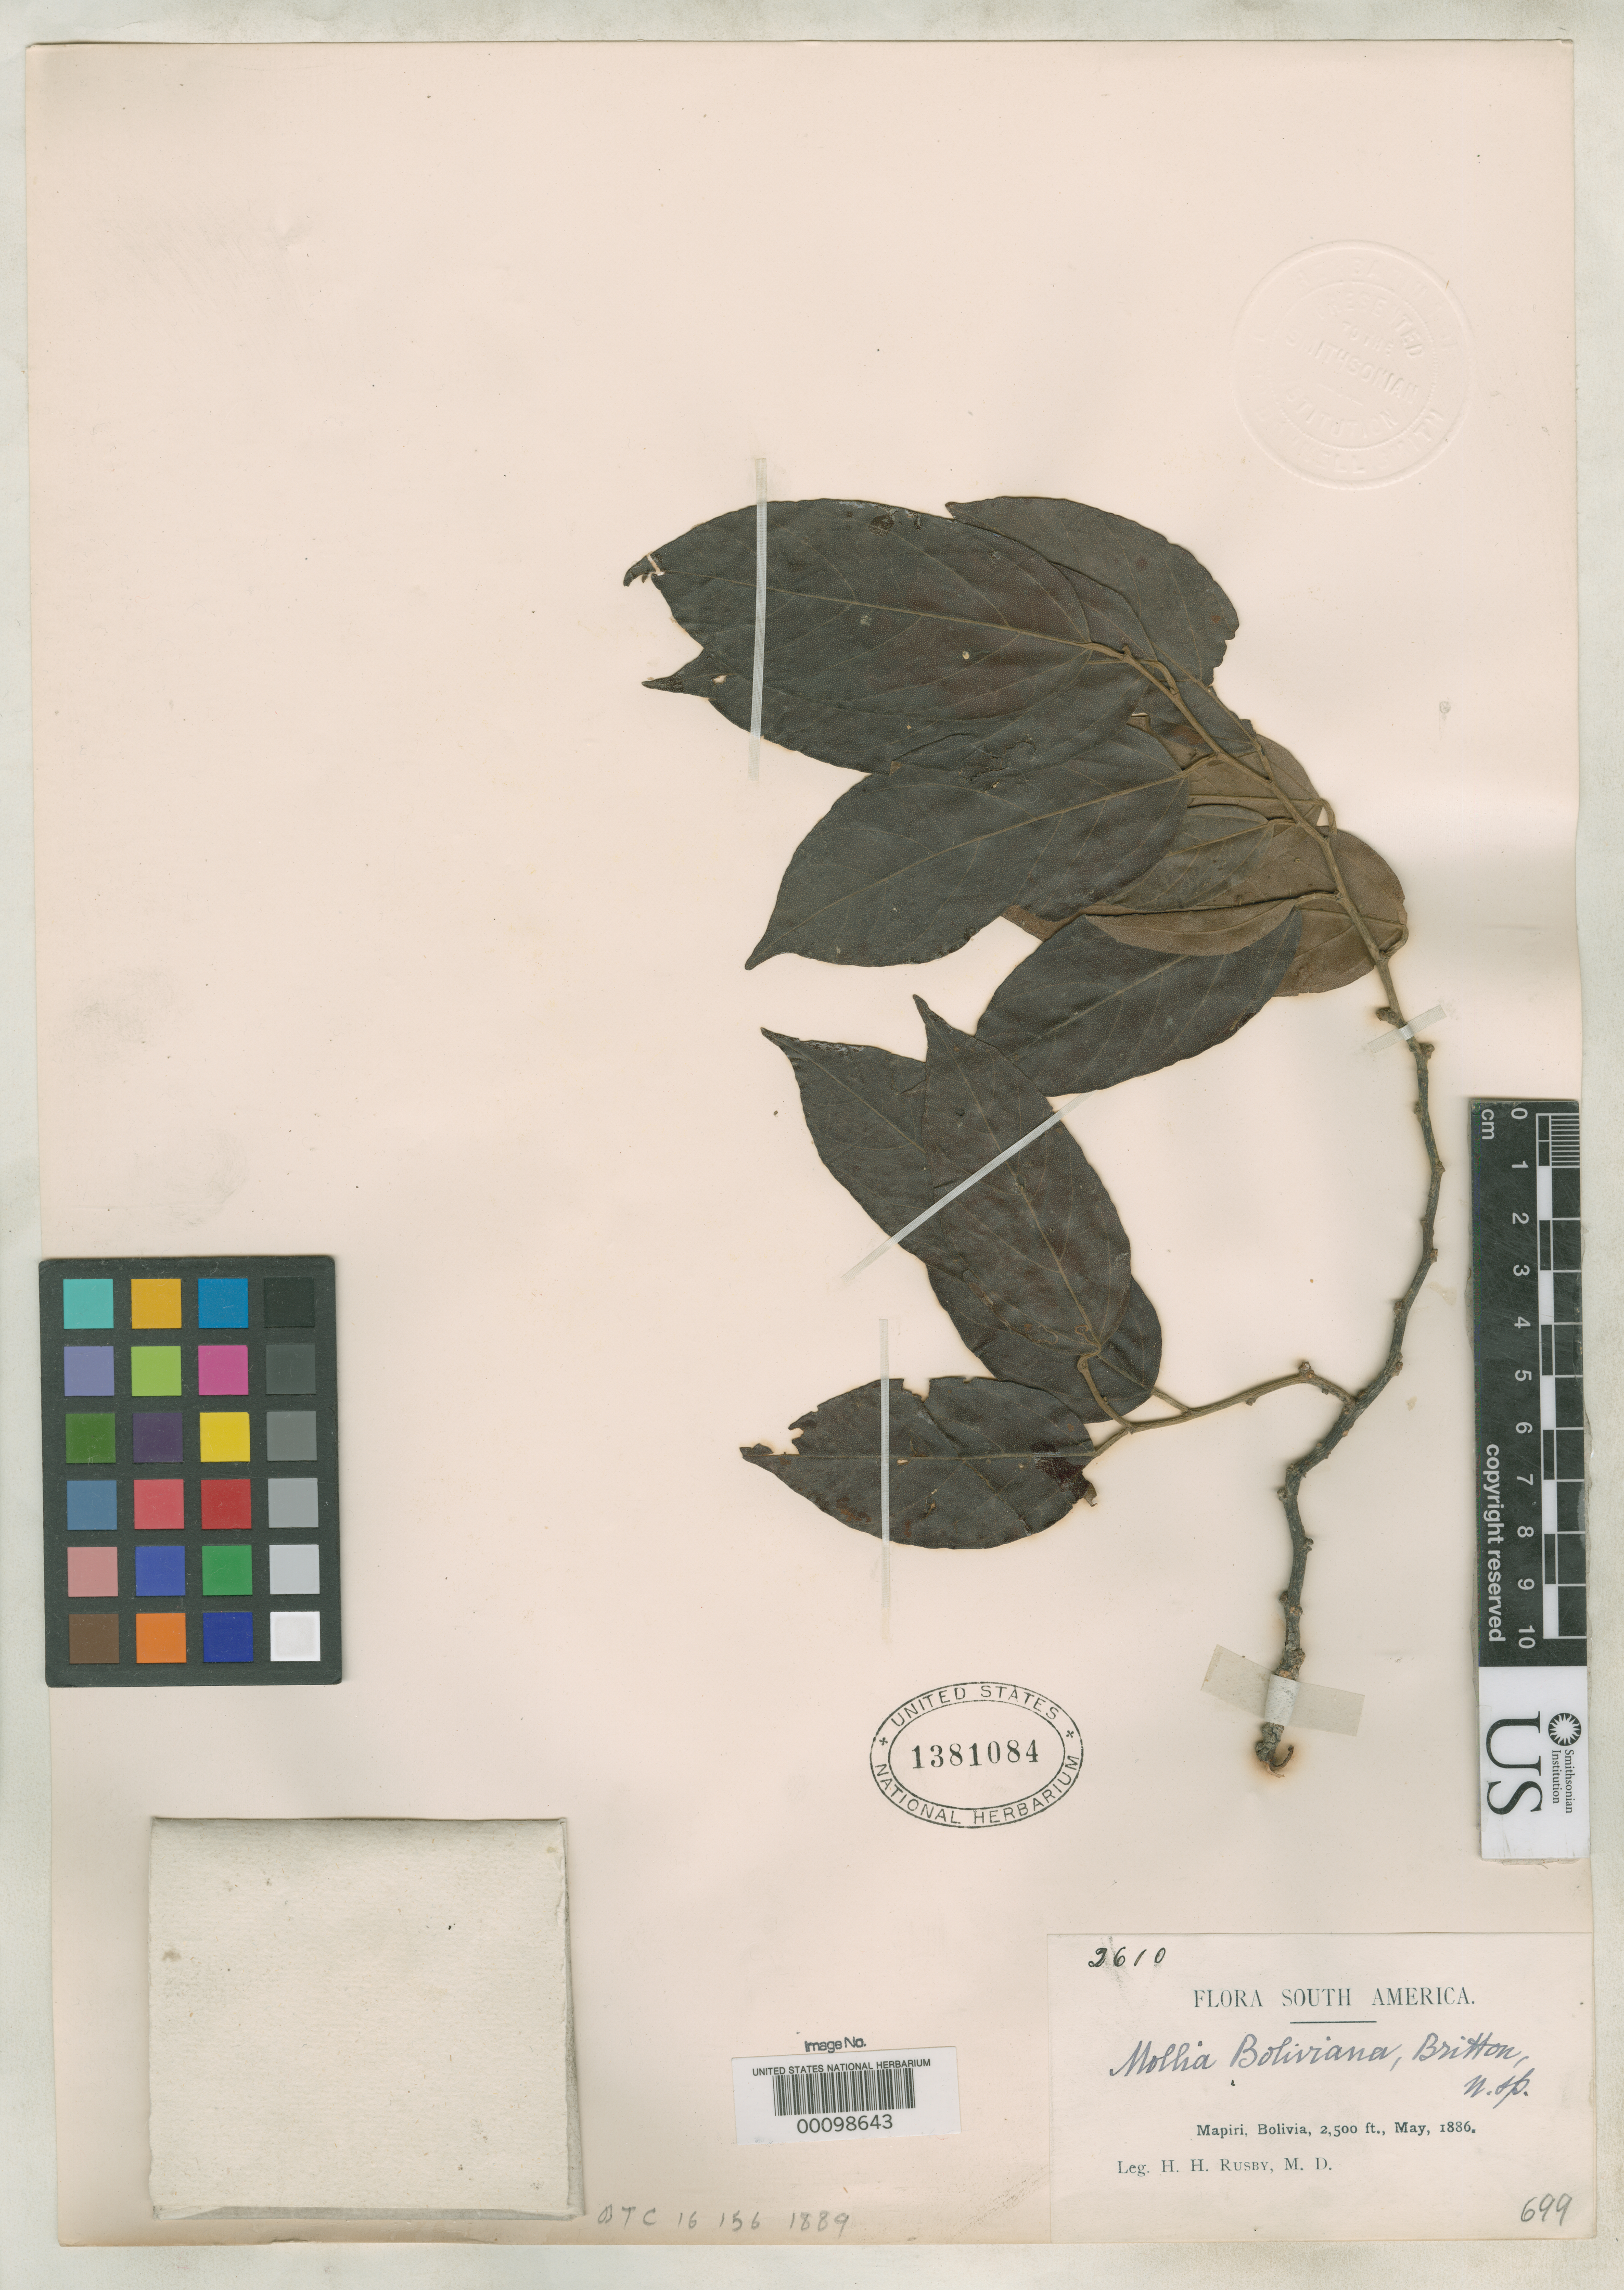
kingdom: Plantae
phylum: Tracheophyta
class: Magnoliopsida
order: Malvales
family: Malvaceae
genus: Mollia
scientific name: Mollia boliviana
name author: Britton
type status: Isotype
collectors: H. H. Rusby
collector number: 2610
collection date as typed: May 1886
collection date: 1886-05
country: Bolivia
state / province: La Páz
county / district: Larecaja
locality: Mapiri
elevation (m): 762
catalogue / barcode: US 1381084